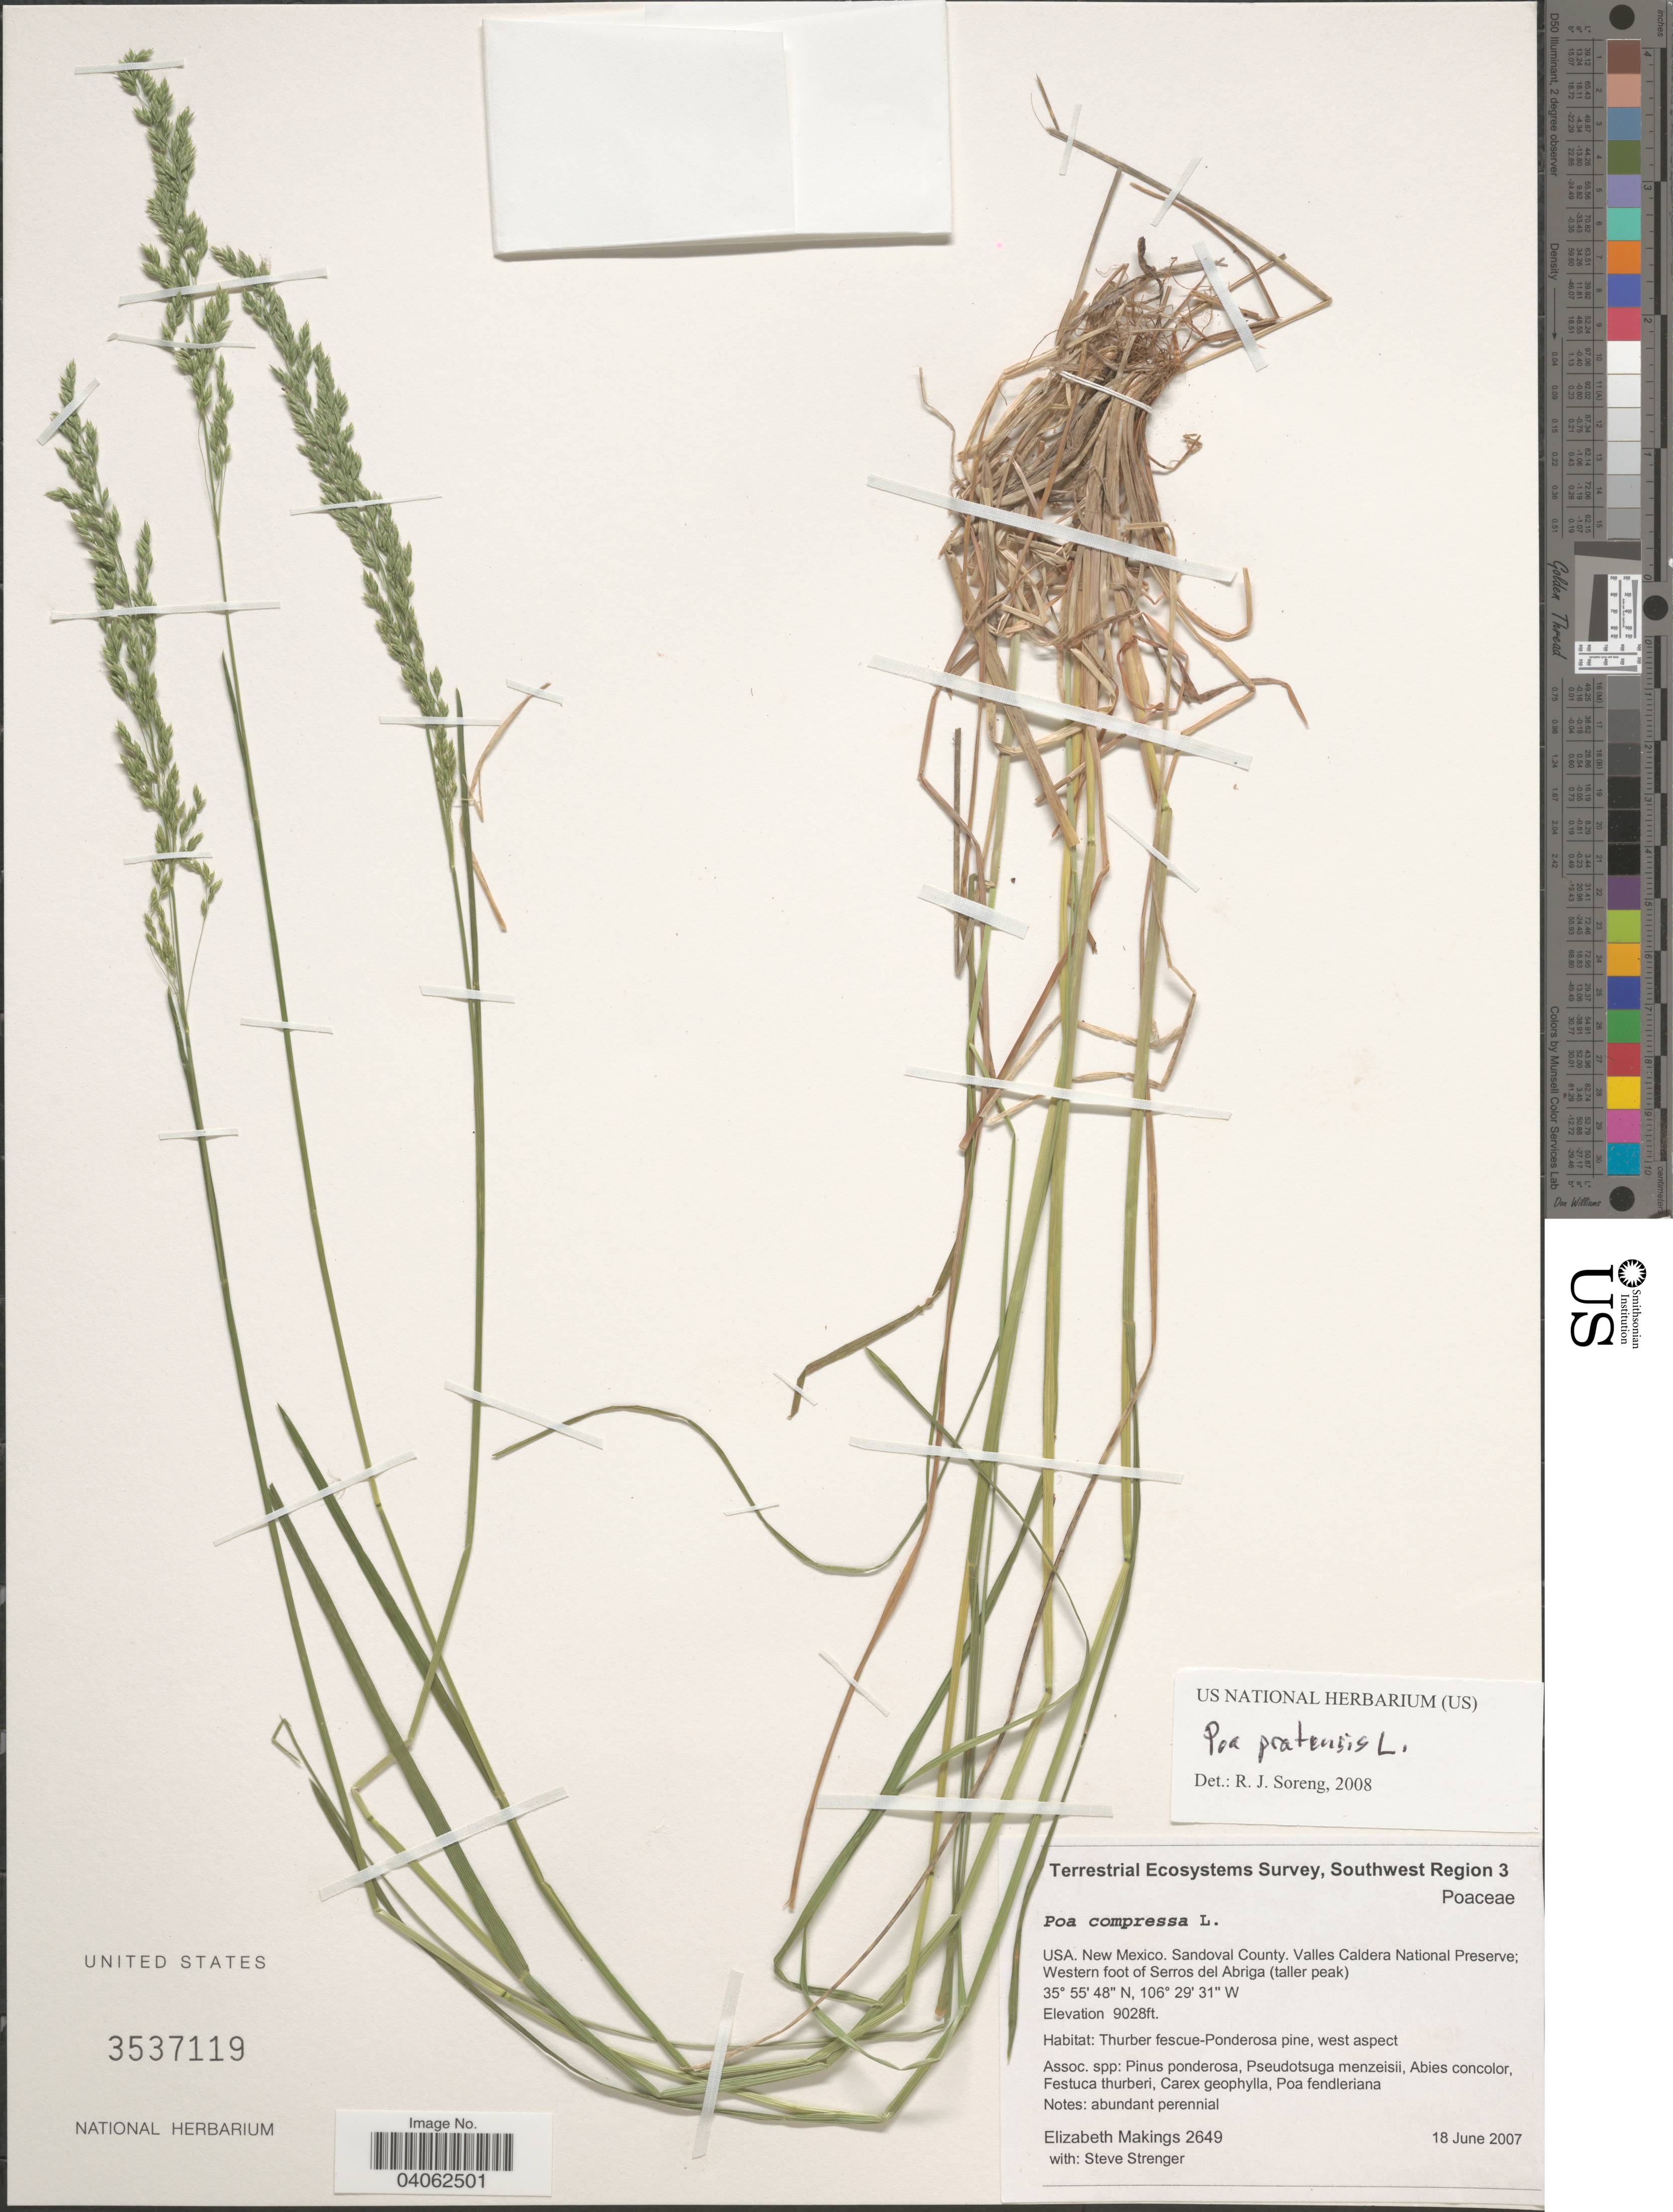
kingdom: Plantae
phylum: Tracheophyta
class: Liliopsida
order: Poales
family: Poaceae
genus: Poa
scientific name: Poa pratensis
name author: L.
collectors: E. Makings & S. Strenger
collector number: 2649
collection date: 2007-06-18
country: United States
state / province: New Mexico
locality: Sandoval County, Valles Caldera National Preserve; Western foot of Serros del Abriga (taller peak).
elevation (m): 2752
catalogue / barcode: US 3537119